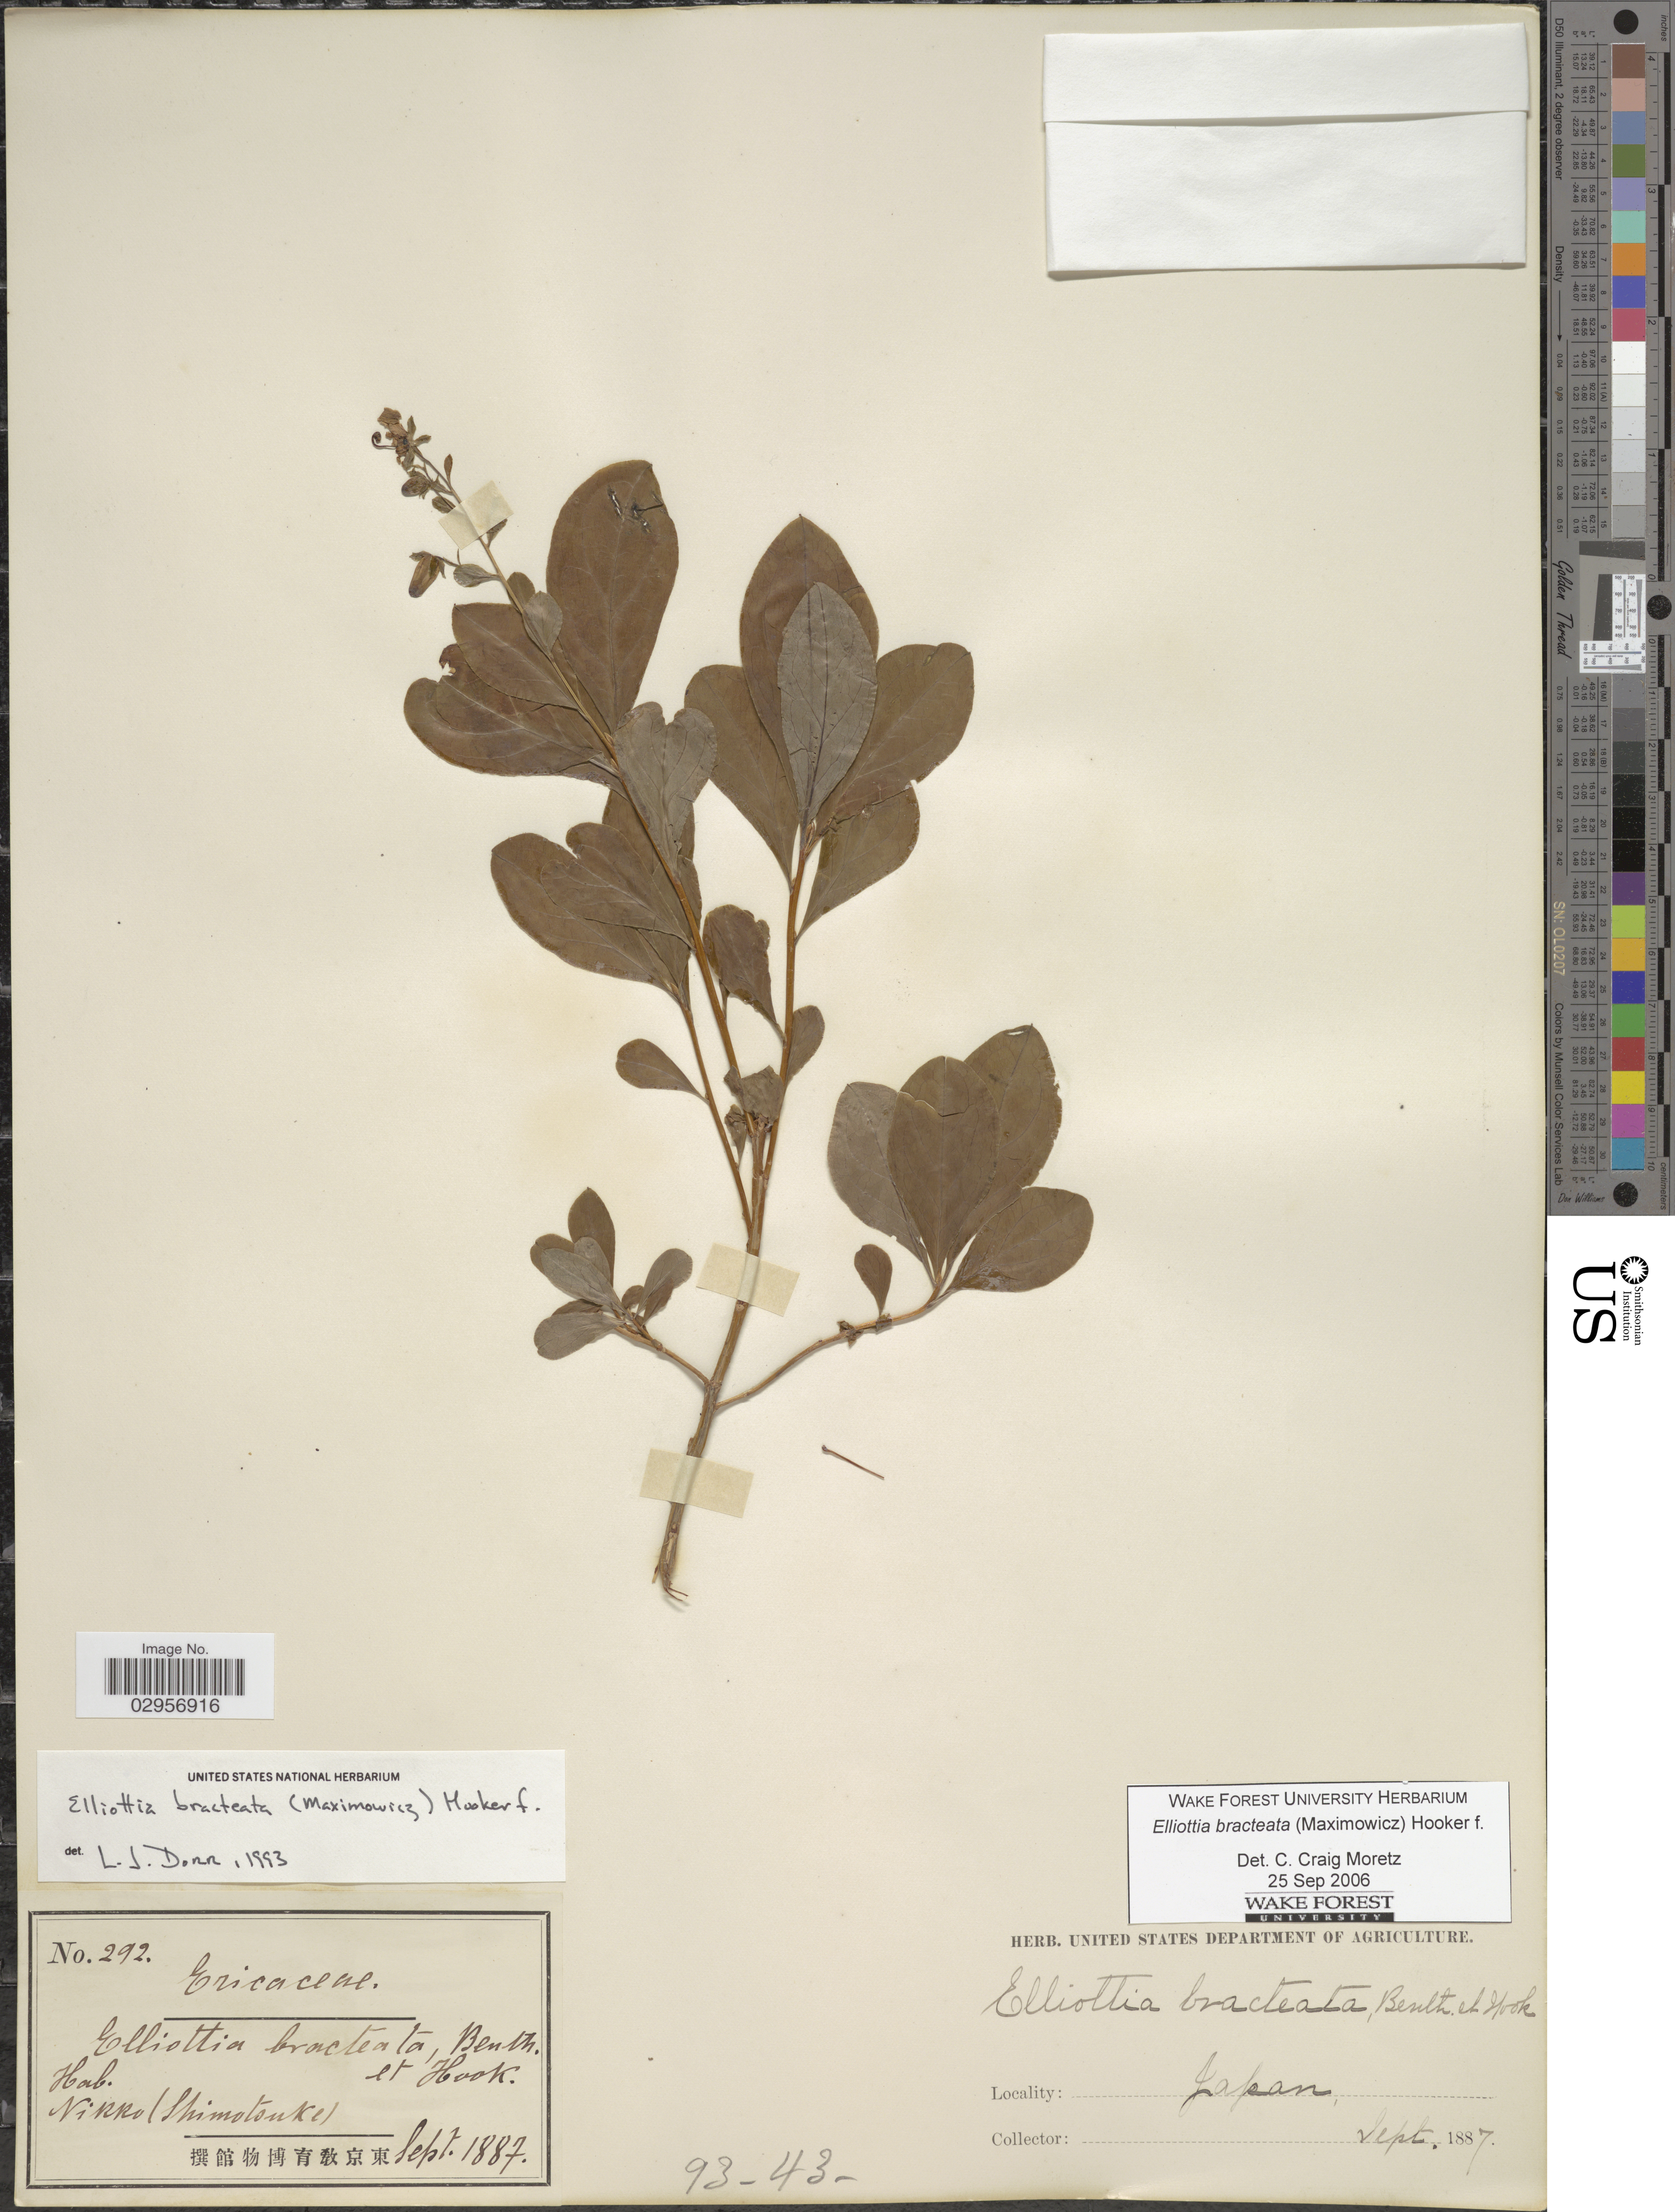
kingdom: Plantae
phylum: Tracheophyta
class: Magnoliopsida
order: Ericales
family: Ericaceae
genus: Elliottia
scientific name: Elliottia bracteata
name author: Hook. f.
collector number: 292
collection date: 1887-09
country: Japan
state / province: Totigi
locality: Nikko (Shimotouke).